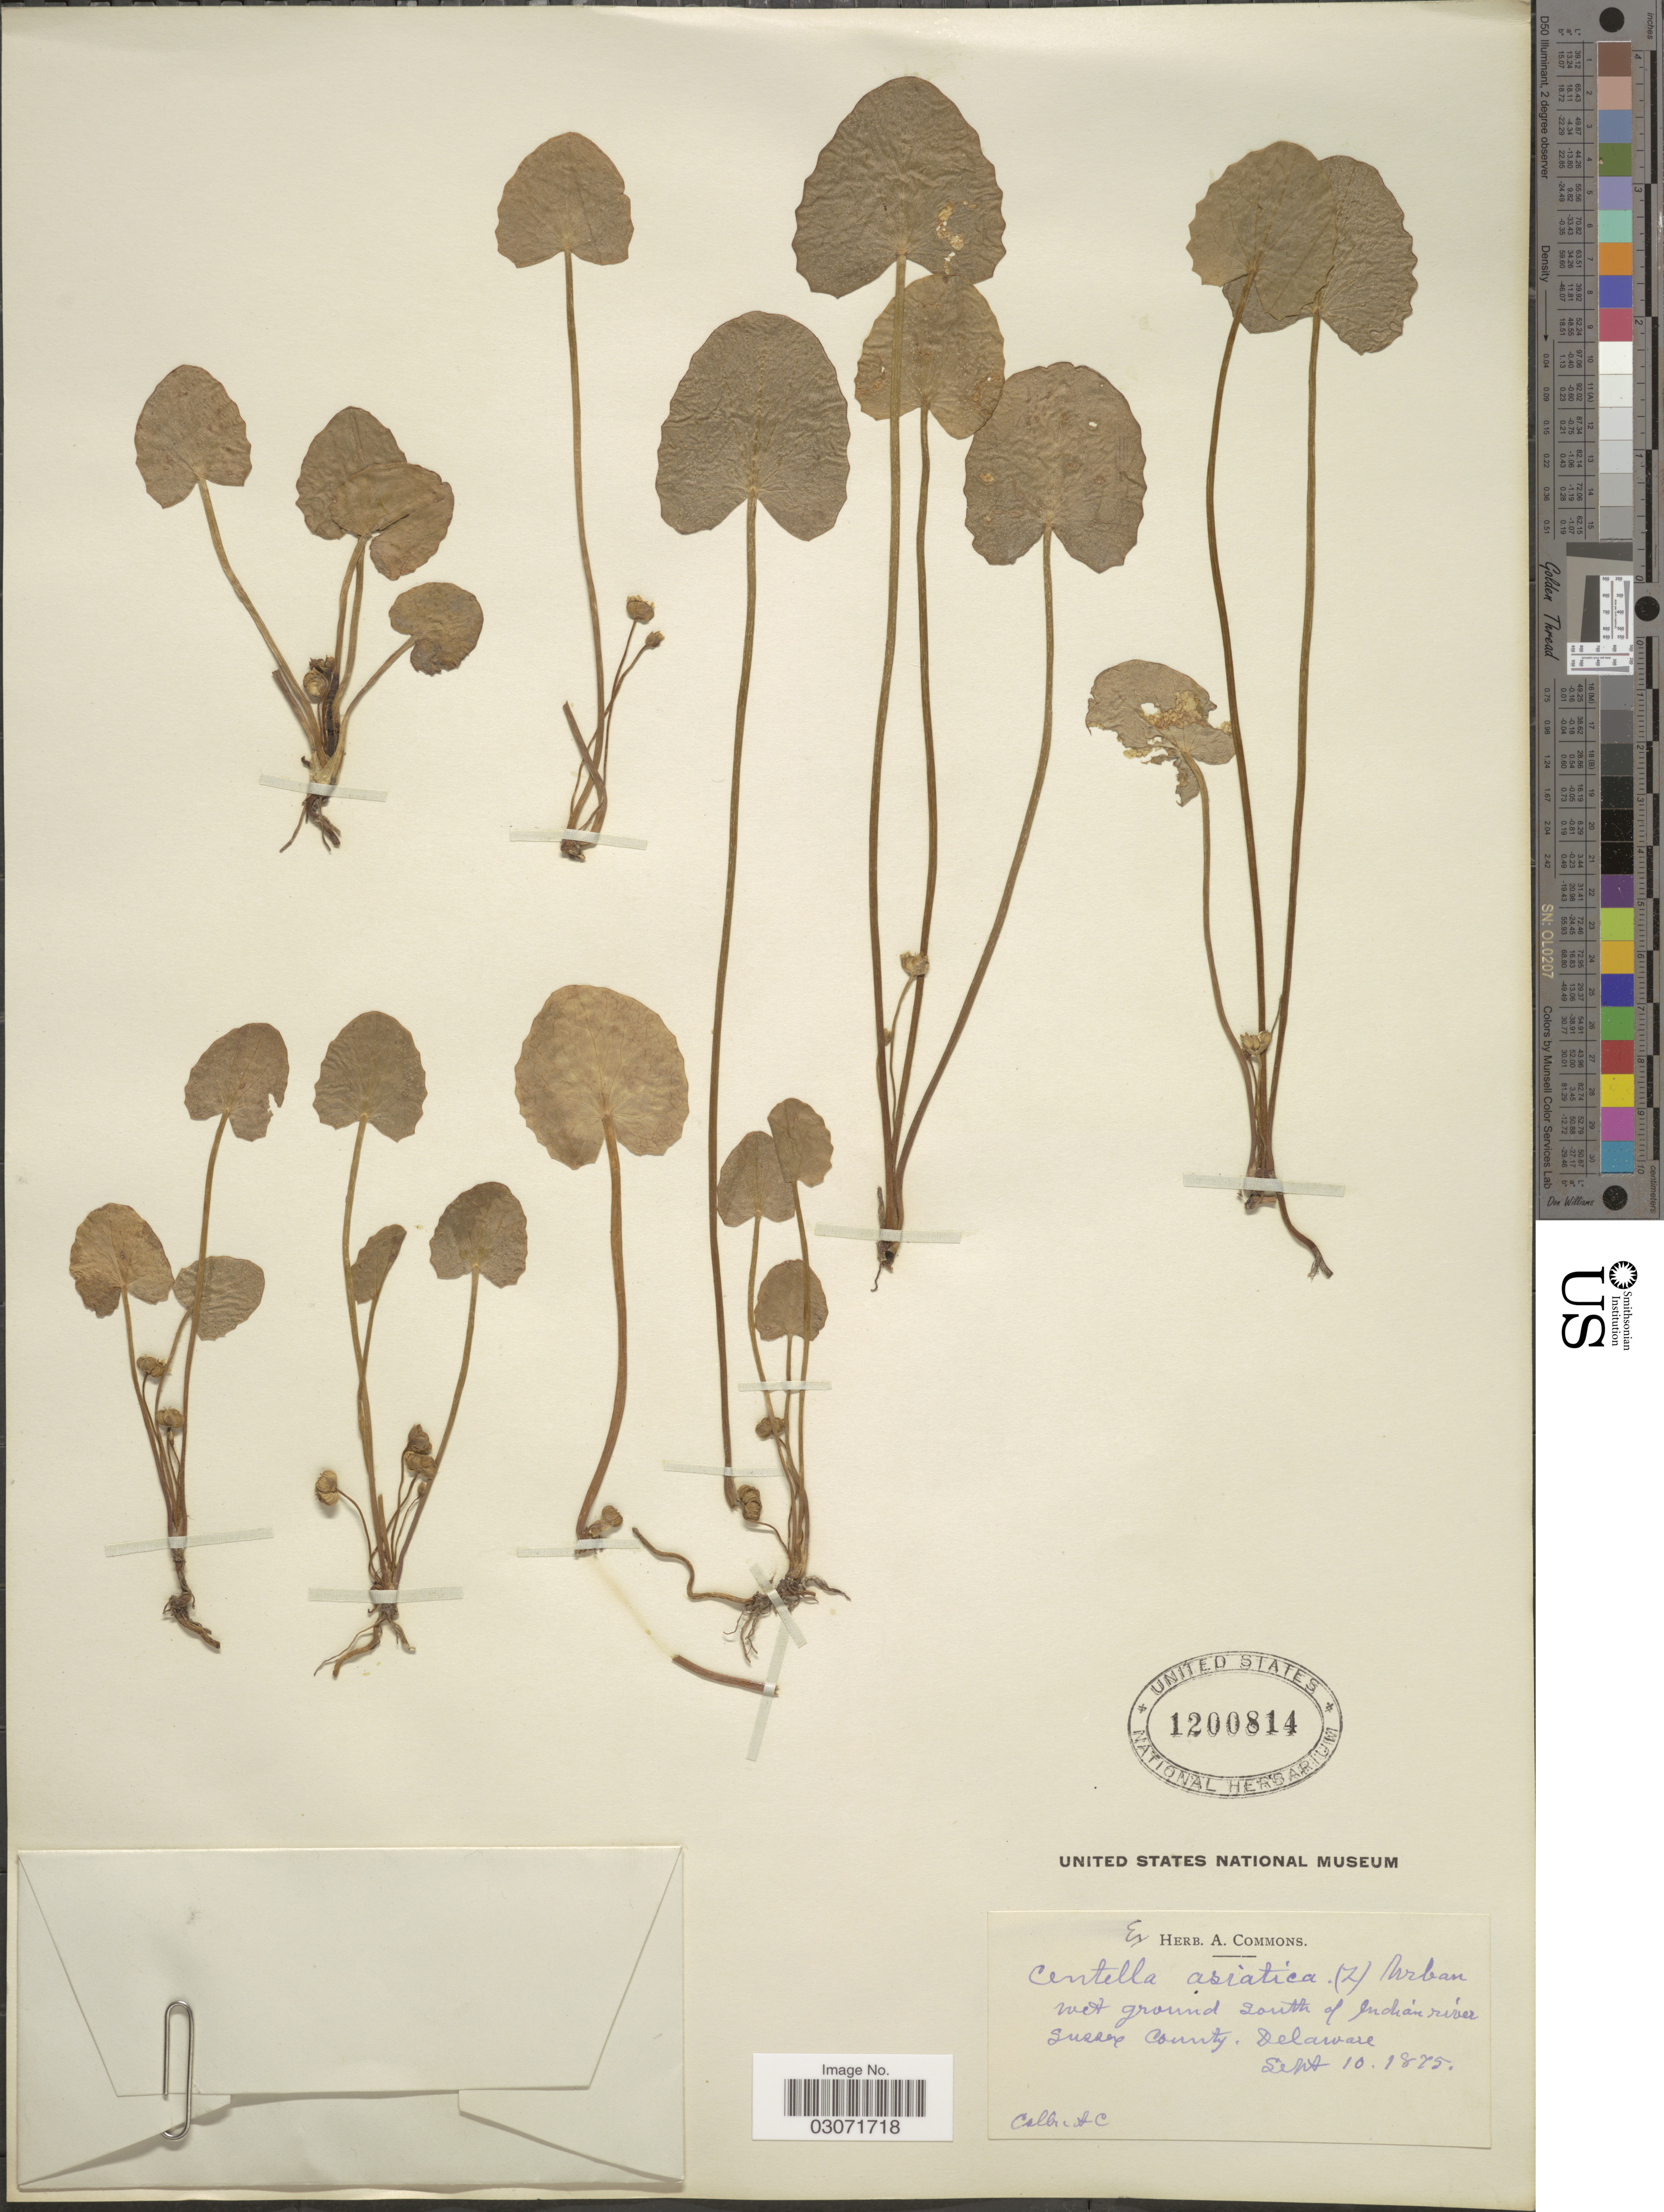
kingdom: Plantae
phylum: Tracheophyta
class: Magnoliopsida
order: Apiales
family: Apiaceae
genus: Centella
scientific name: Centella asiatica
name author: (L.) Urb.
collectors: A. Commons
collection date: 1875-09-10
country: United States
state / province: Delaware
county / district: Sussex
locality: South of Indian river. Sussex County.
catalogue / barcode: US 1200814